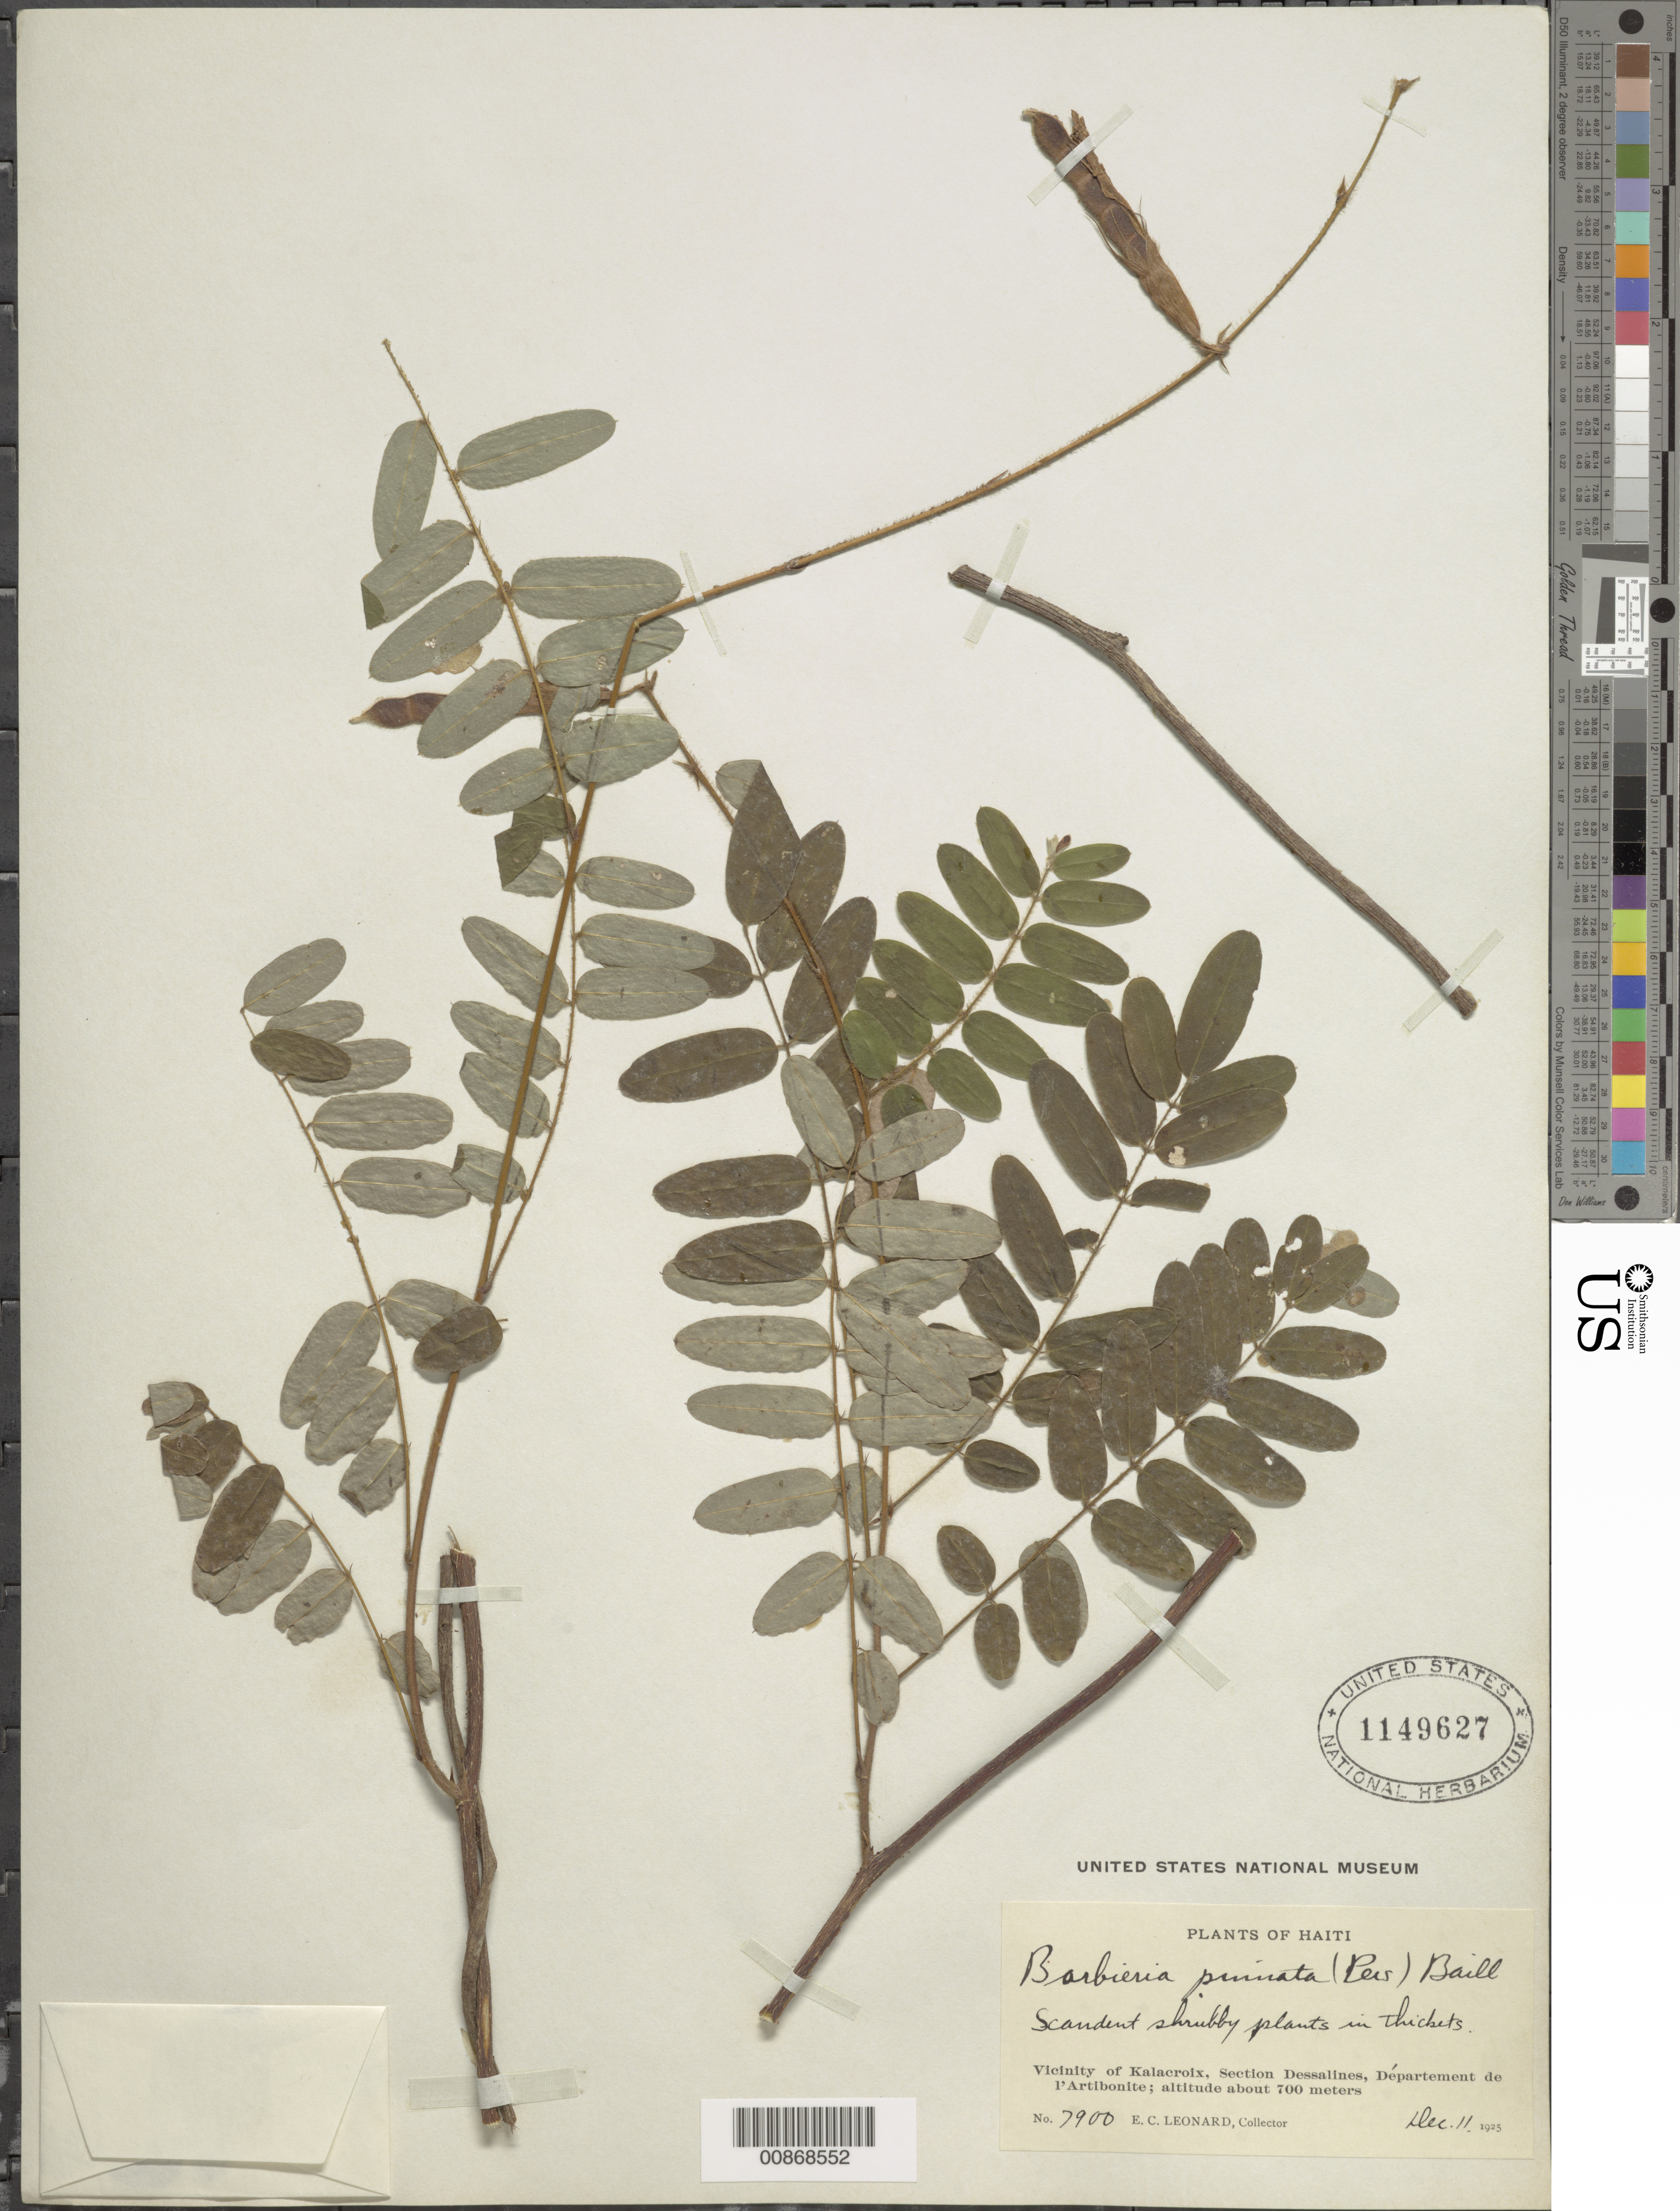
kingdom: Plantae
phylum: Tracheophyta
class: Magnoliopsida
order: Fabales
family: Fabaceae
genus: Barbieria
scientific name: Barbieria pinnata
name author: (Pers.) Baill.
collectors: E. C. Leonard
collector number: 7900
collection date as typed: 11 Dec 1925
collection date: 1925-12-11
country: Haiti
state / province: Artibonite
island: Hispaniola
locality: Vicinity of Kalacroix, Section Dessalines.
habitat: Thickets.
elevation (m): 700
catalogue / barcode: US 1149627